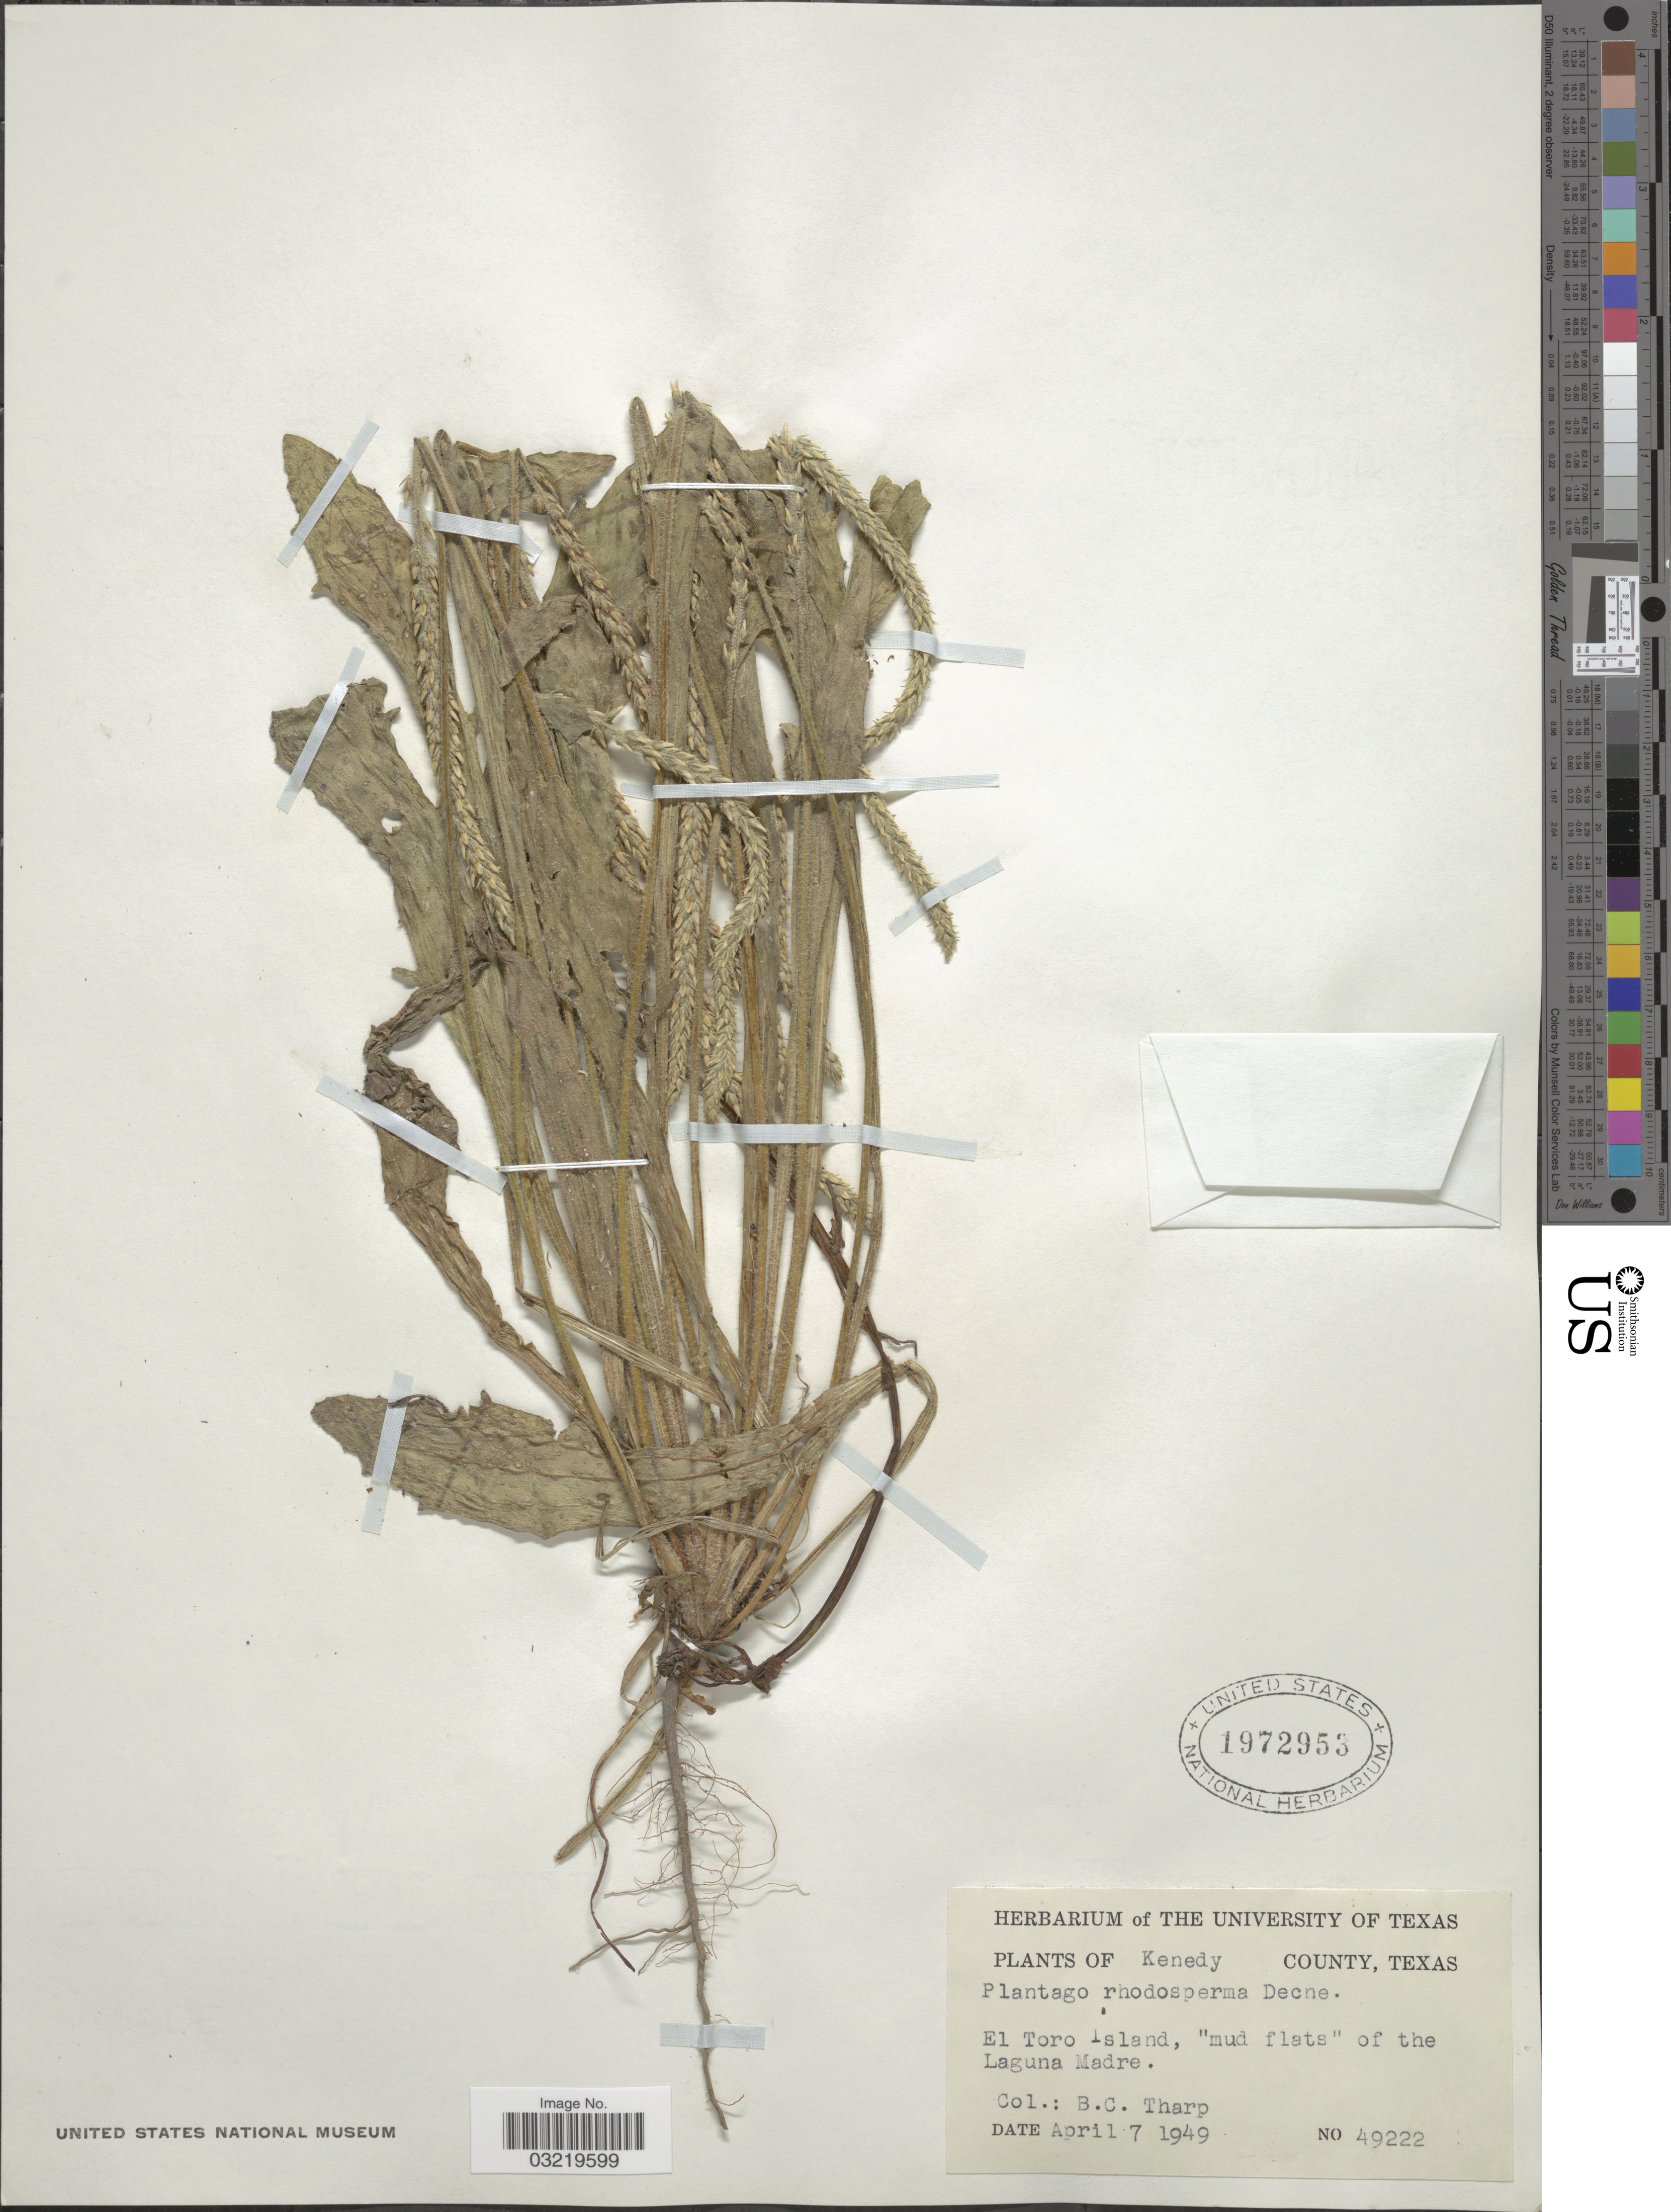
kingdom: Plantae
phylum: Tracheophyta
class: Magnoliopsida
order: Lamiales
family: Plantaginaceae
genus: Plantago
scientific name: Plantago rhodosperma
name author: Decne.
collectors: B. C. Tharp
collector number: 49222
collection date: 1949-04-07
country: United States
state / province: Texas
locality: Kenedy County. El Toro Island, "mud flats" of the Laguna Madre.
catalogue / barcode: US 1972953